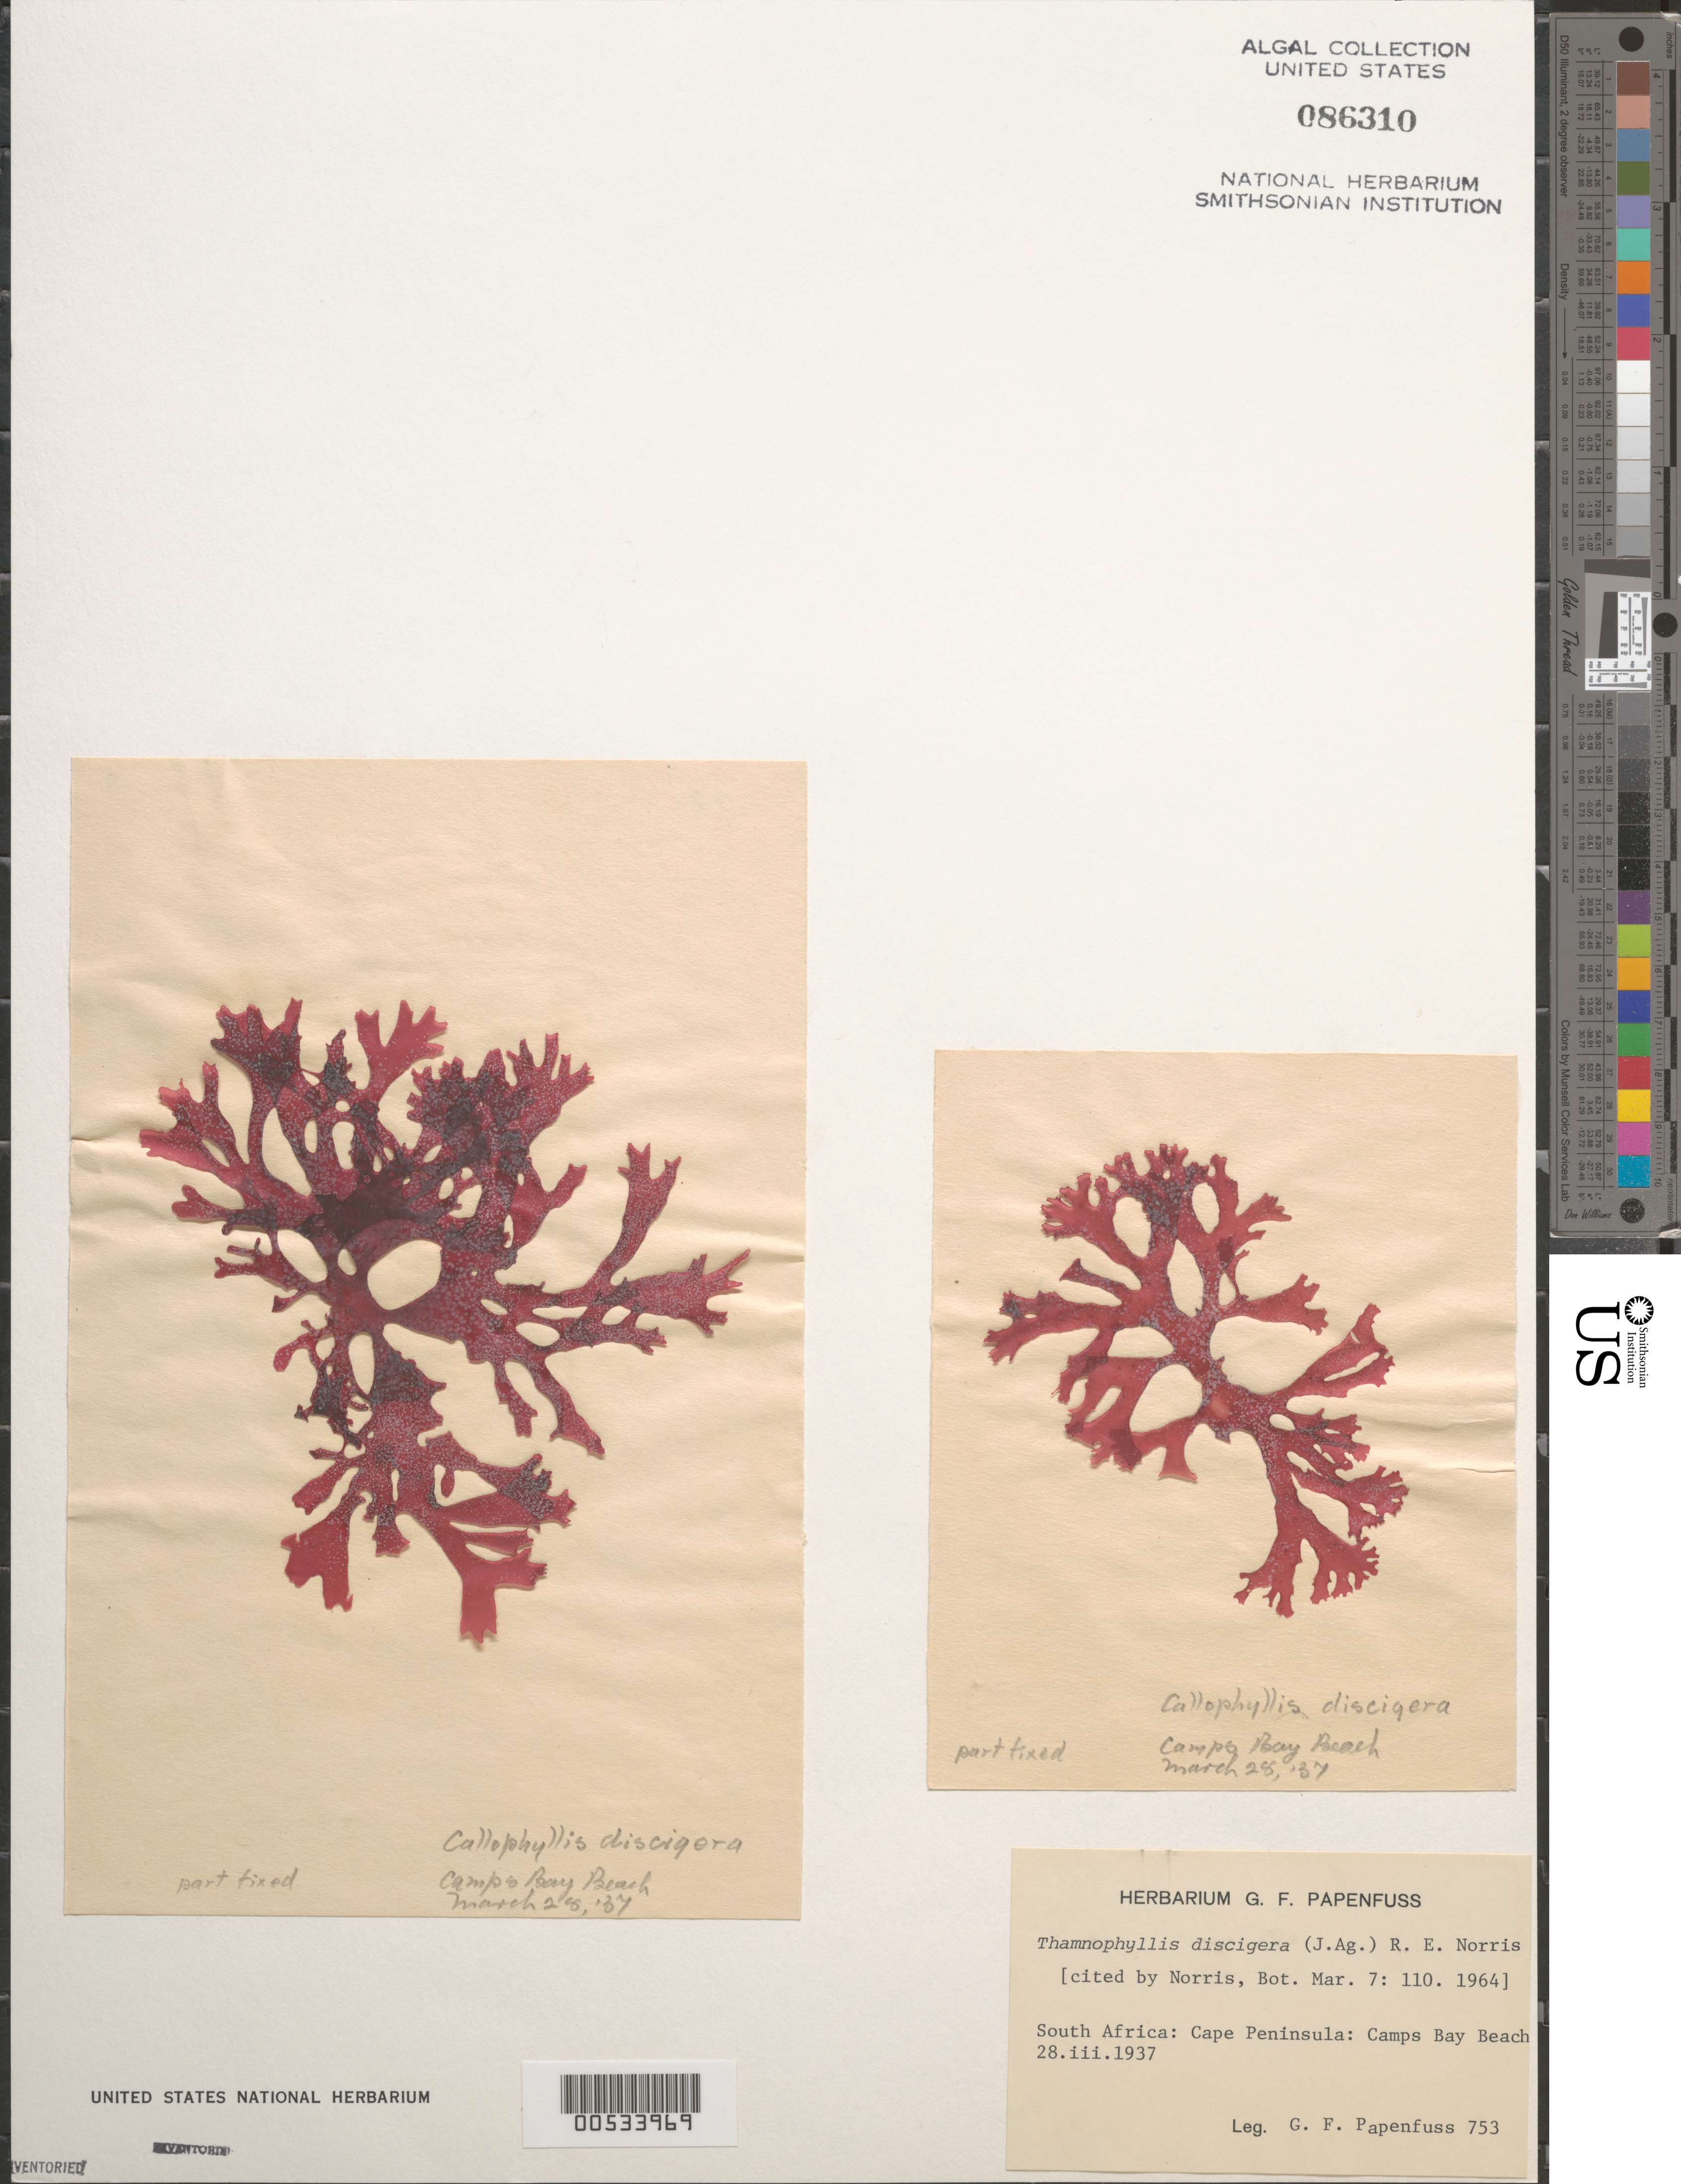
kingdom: Plantae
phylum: Rhodophyta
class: Florideophyceae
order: Gigartinales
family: Kallymeniaceae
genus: Thamnophyllis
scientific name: Thamnophyllis discigera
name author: (J. Agardh) R.E. Norris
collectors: G. Papenfuss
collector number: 753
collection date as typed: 28 Mar 1937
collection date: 1937-03-28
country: South Africa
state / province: Western Cape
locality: Camps bay beach, cape peninsula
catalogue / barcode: US 86310